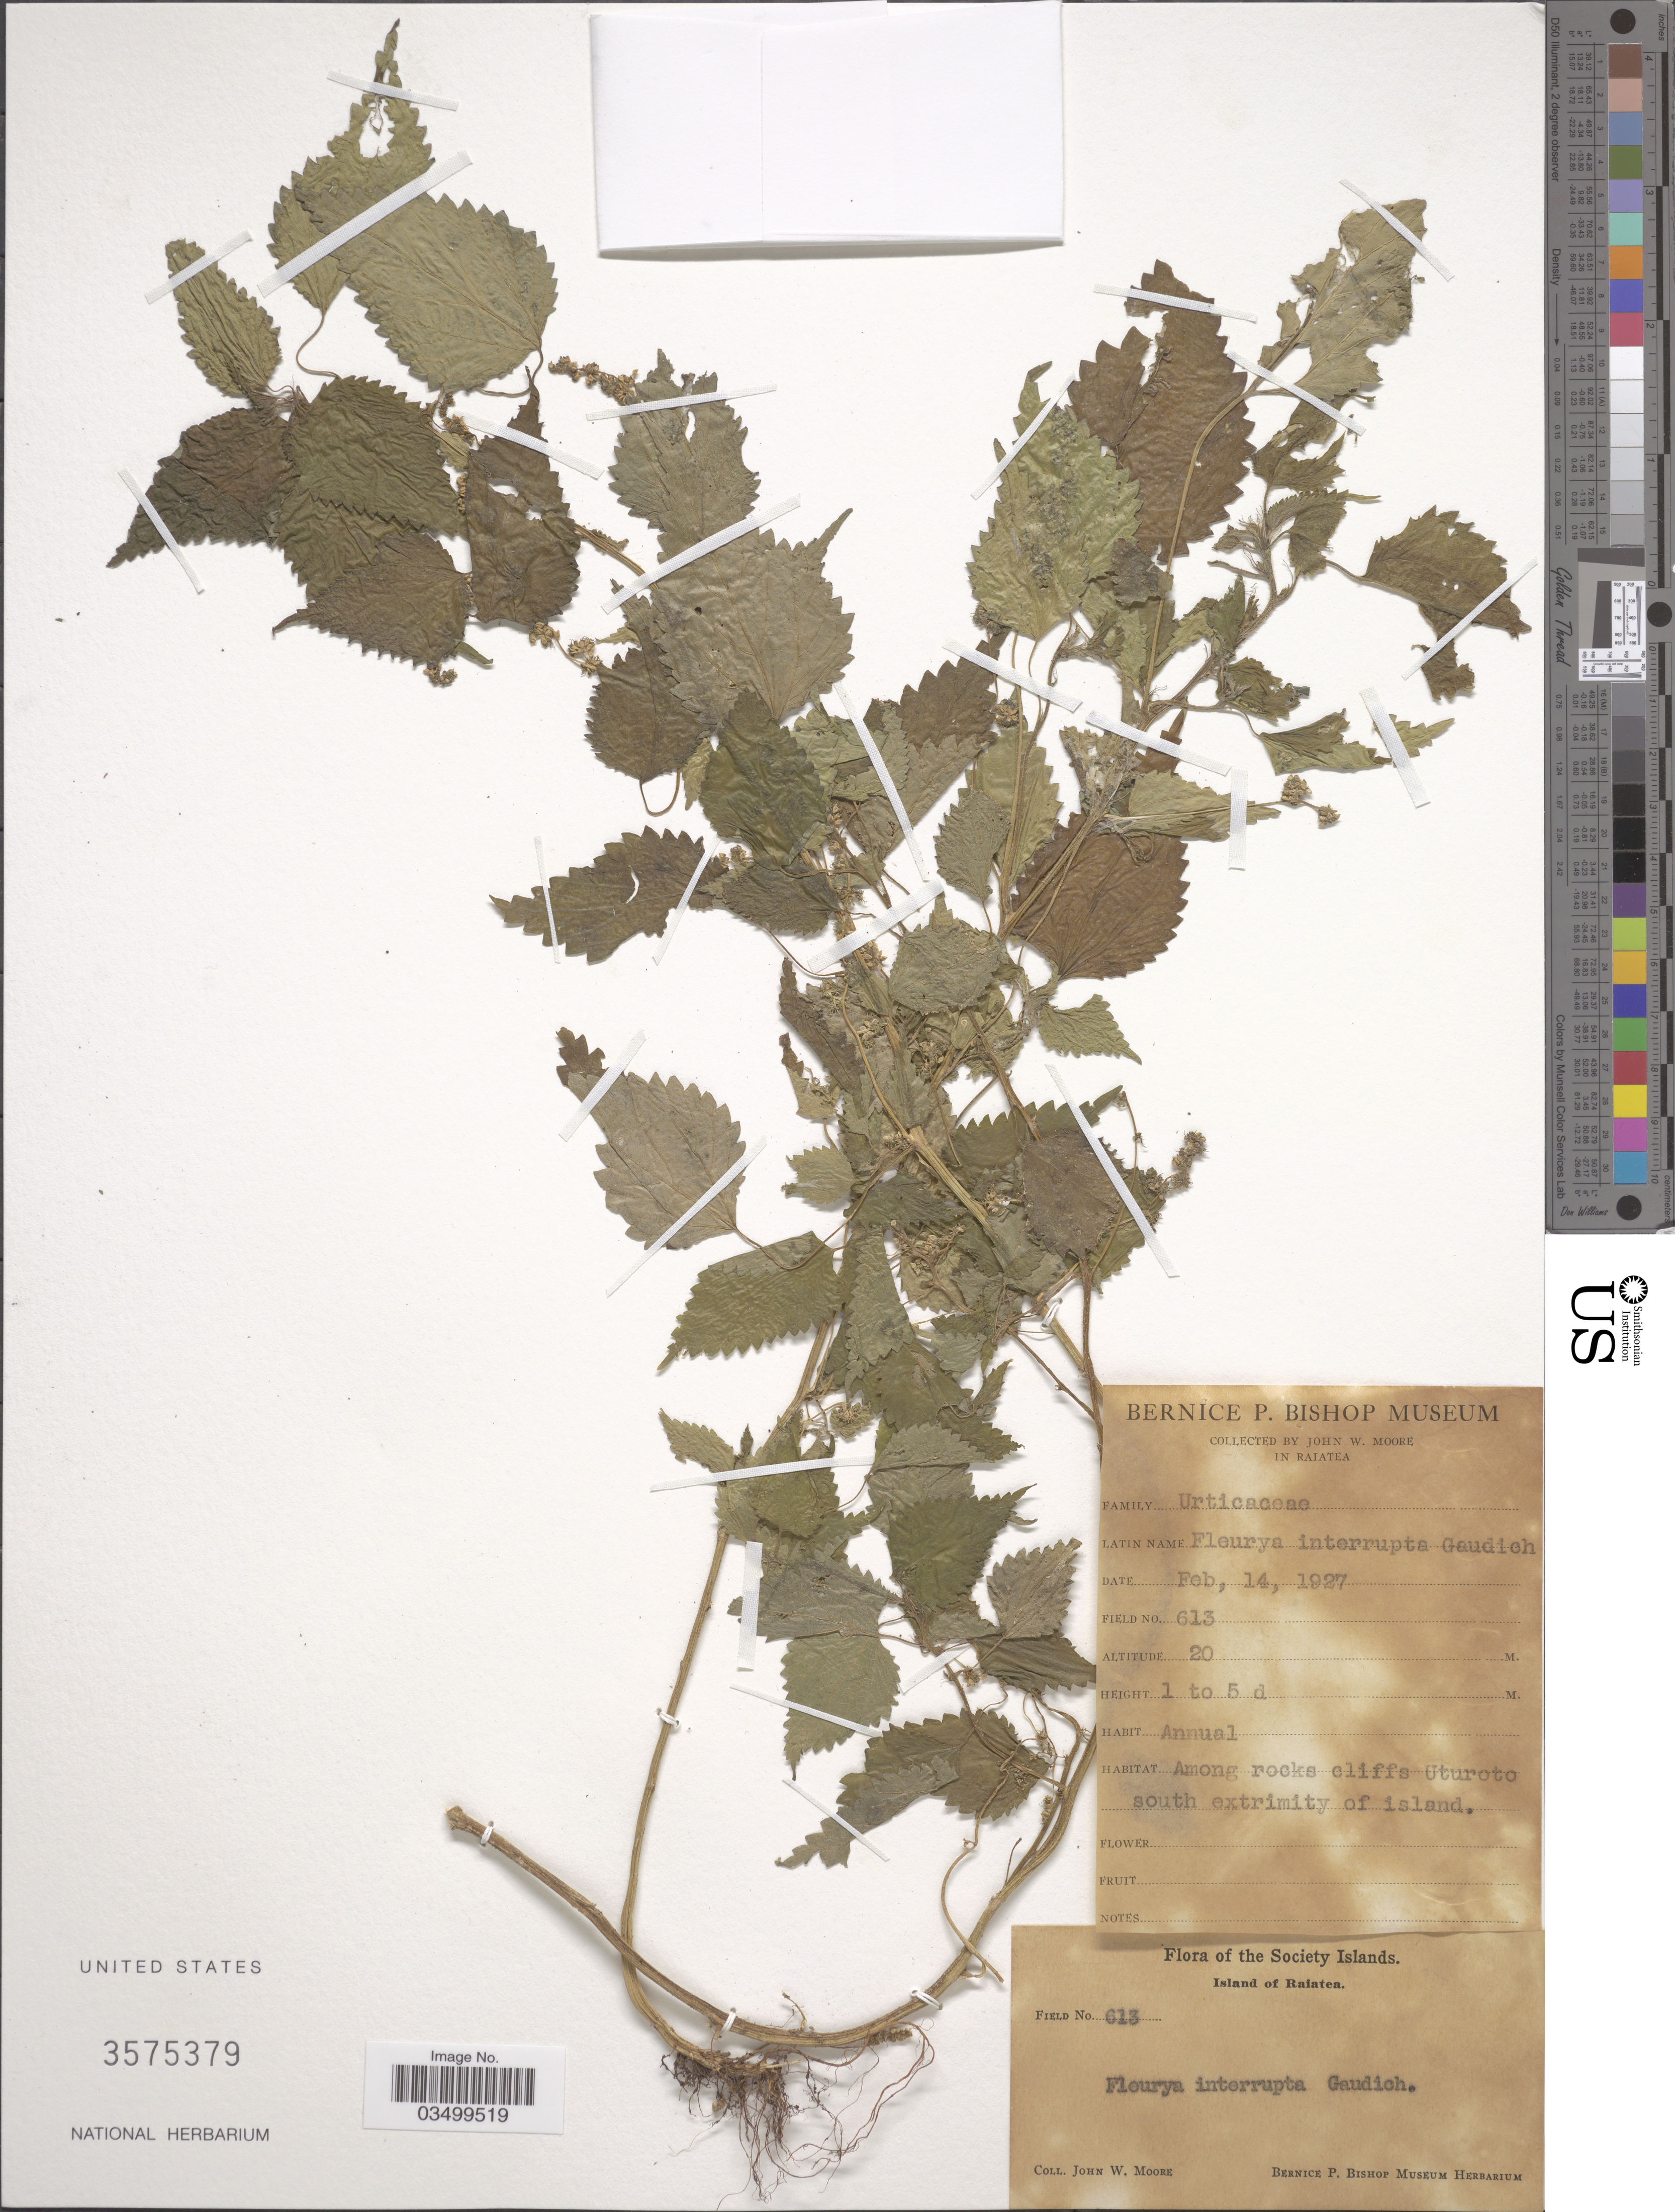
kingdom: Plantae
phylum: Tracheophyta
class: Magnoliopsida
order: Rosales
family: Urticaceae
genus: Laportea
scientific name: Laportea interrupta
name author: (L.) Chew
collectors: J. Moore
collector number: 613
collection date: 1927-02-14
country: French Polynesia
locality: Island of Raiatea.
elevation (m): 20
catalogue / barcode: US 3575379